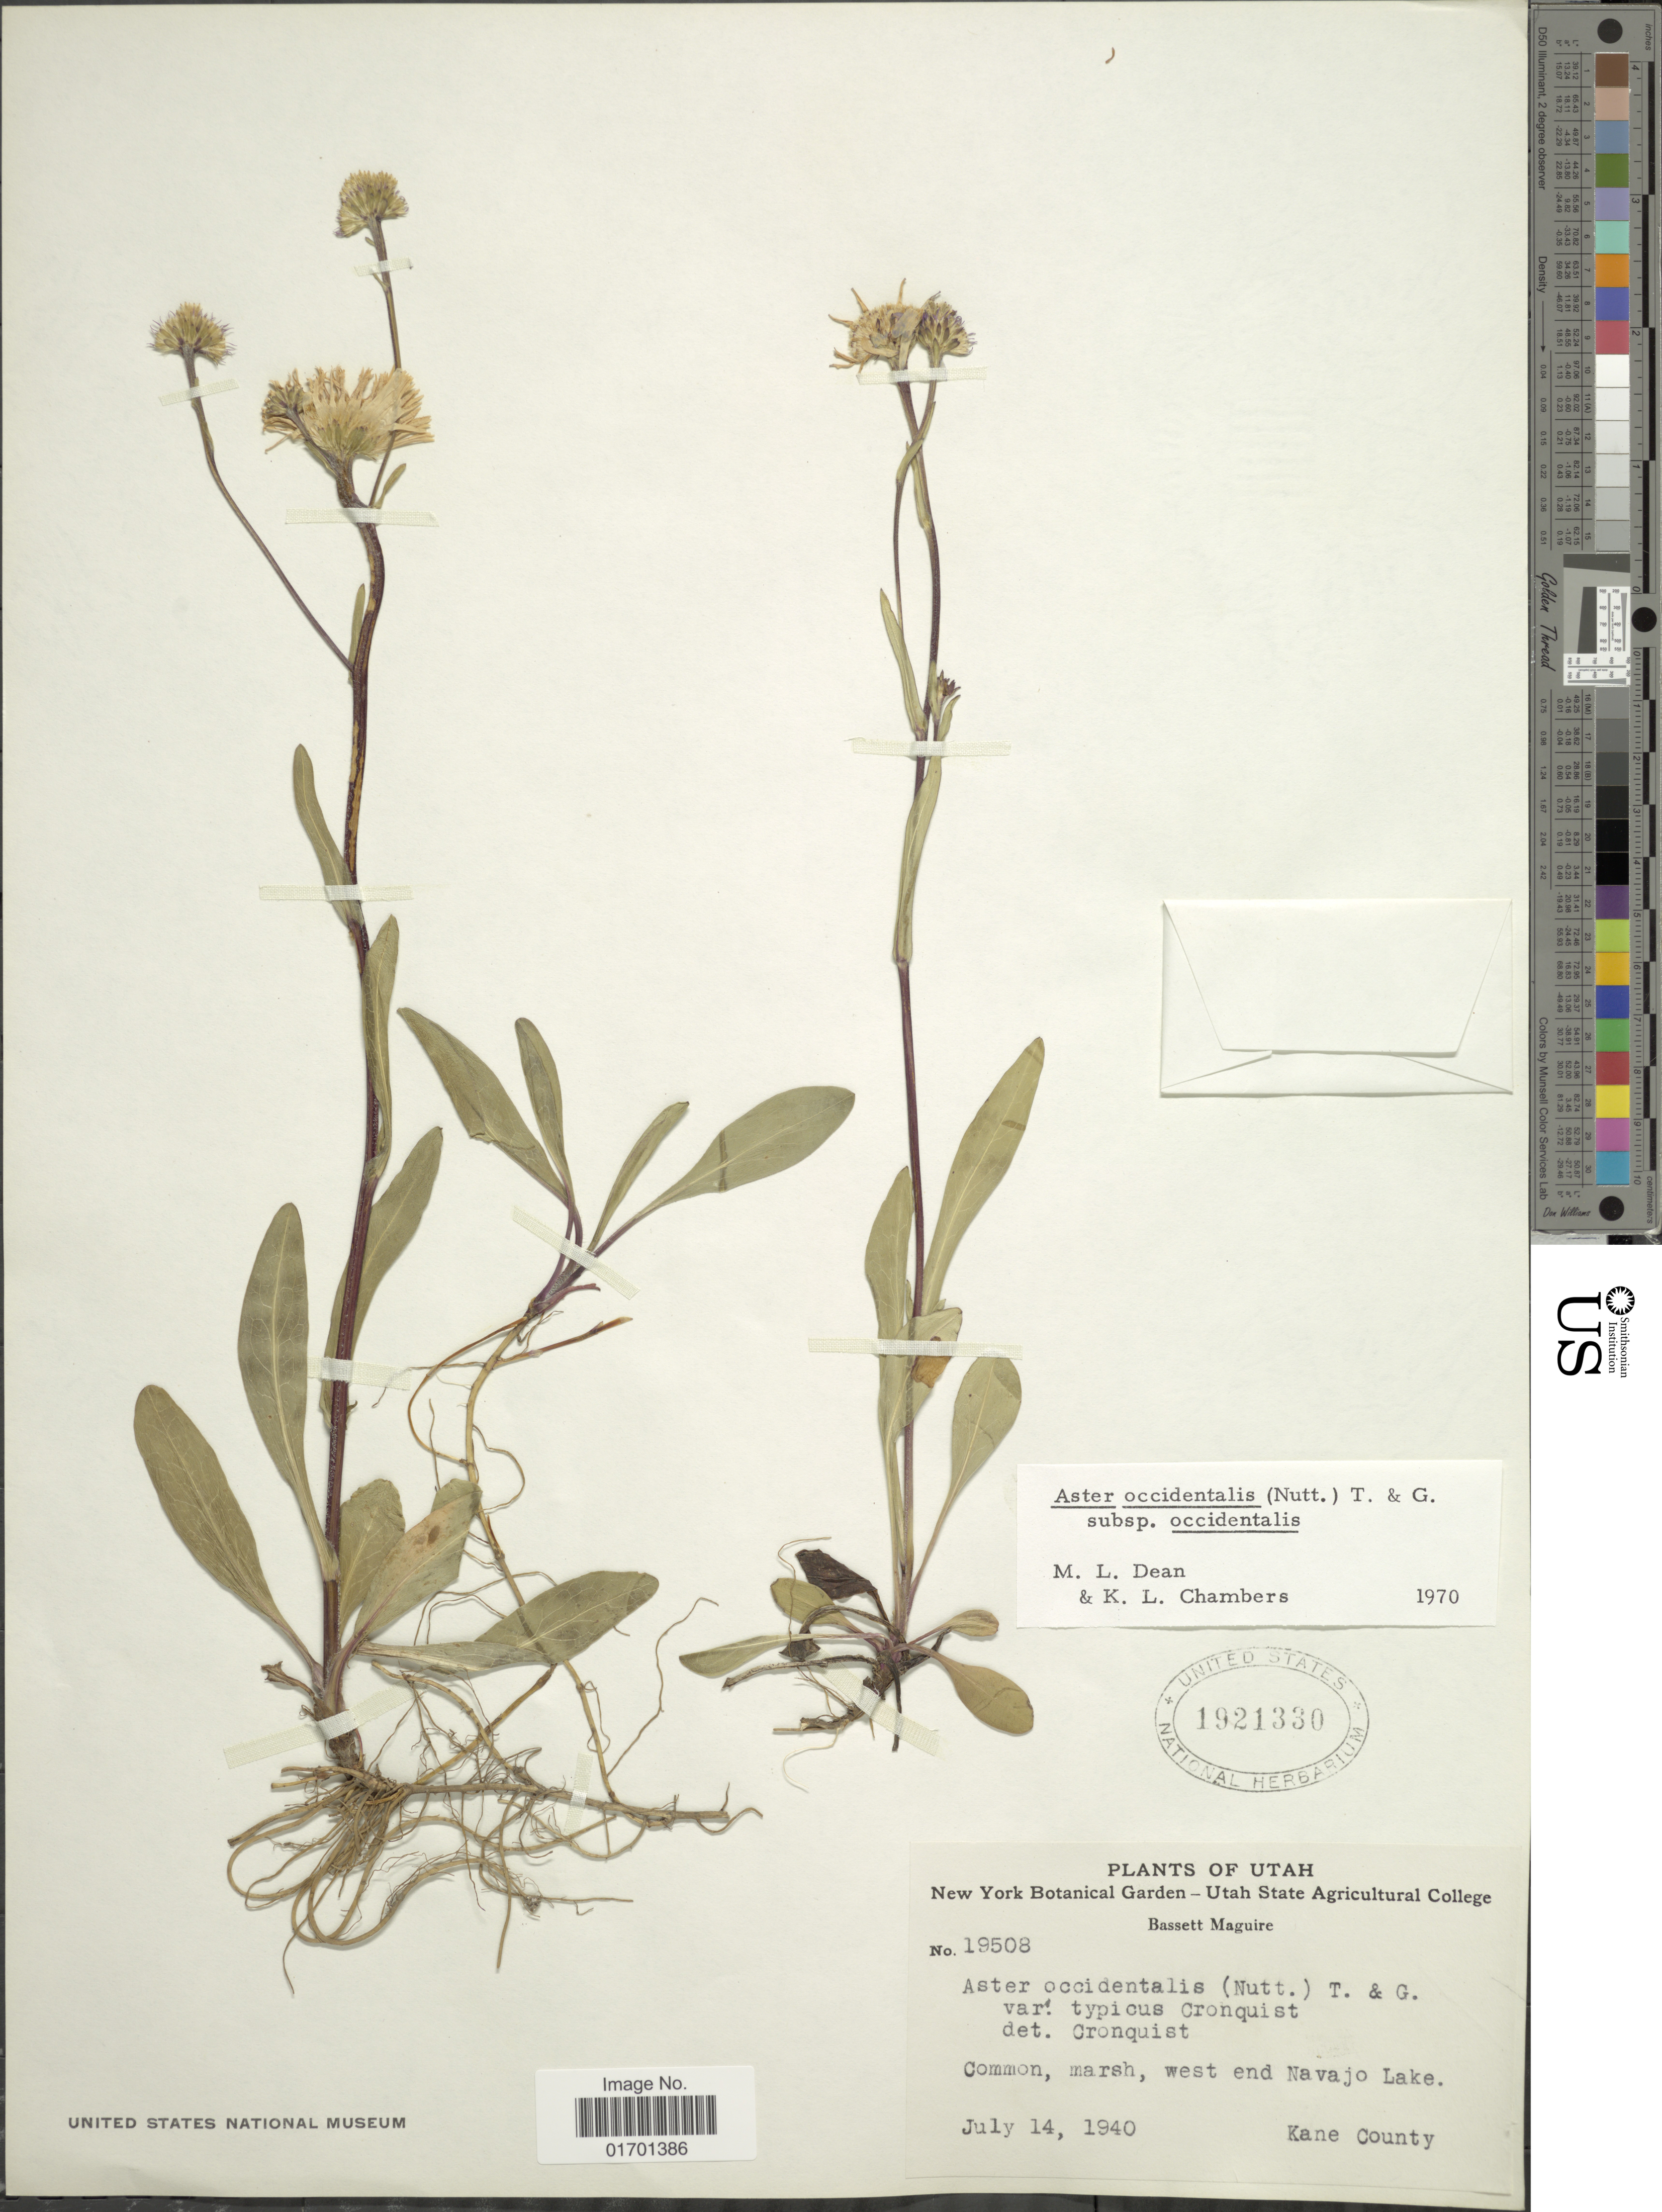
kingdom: Plantae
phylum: Tracheophyta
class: Magnoliopsida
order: Asterales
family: Asteraceae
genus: Symphyotrichum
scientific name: Symphyotrichum spathulatum var. spathulatum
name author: (Lindl.) G.L. Nesom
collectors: B. Maguire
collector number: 19508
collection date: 1940-07-14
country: United States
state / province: Utah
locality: Common, marsh, wet end Navajo Lake, Kane County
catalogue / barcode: US 1921330